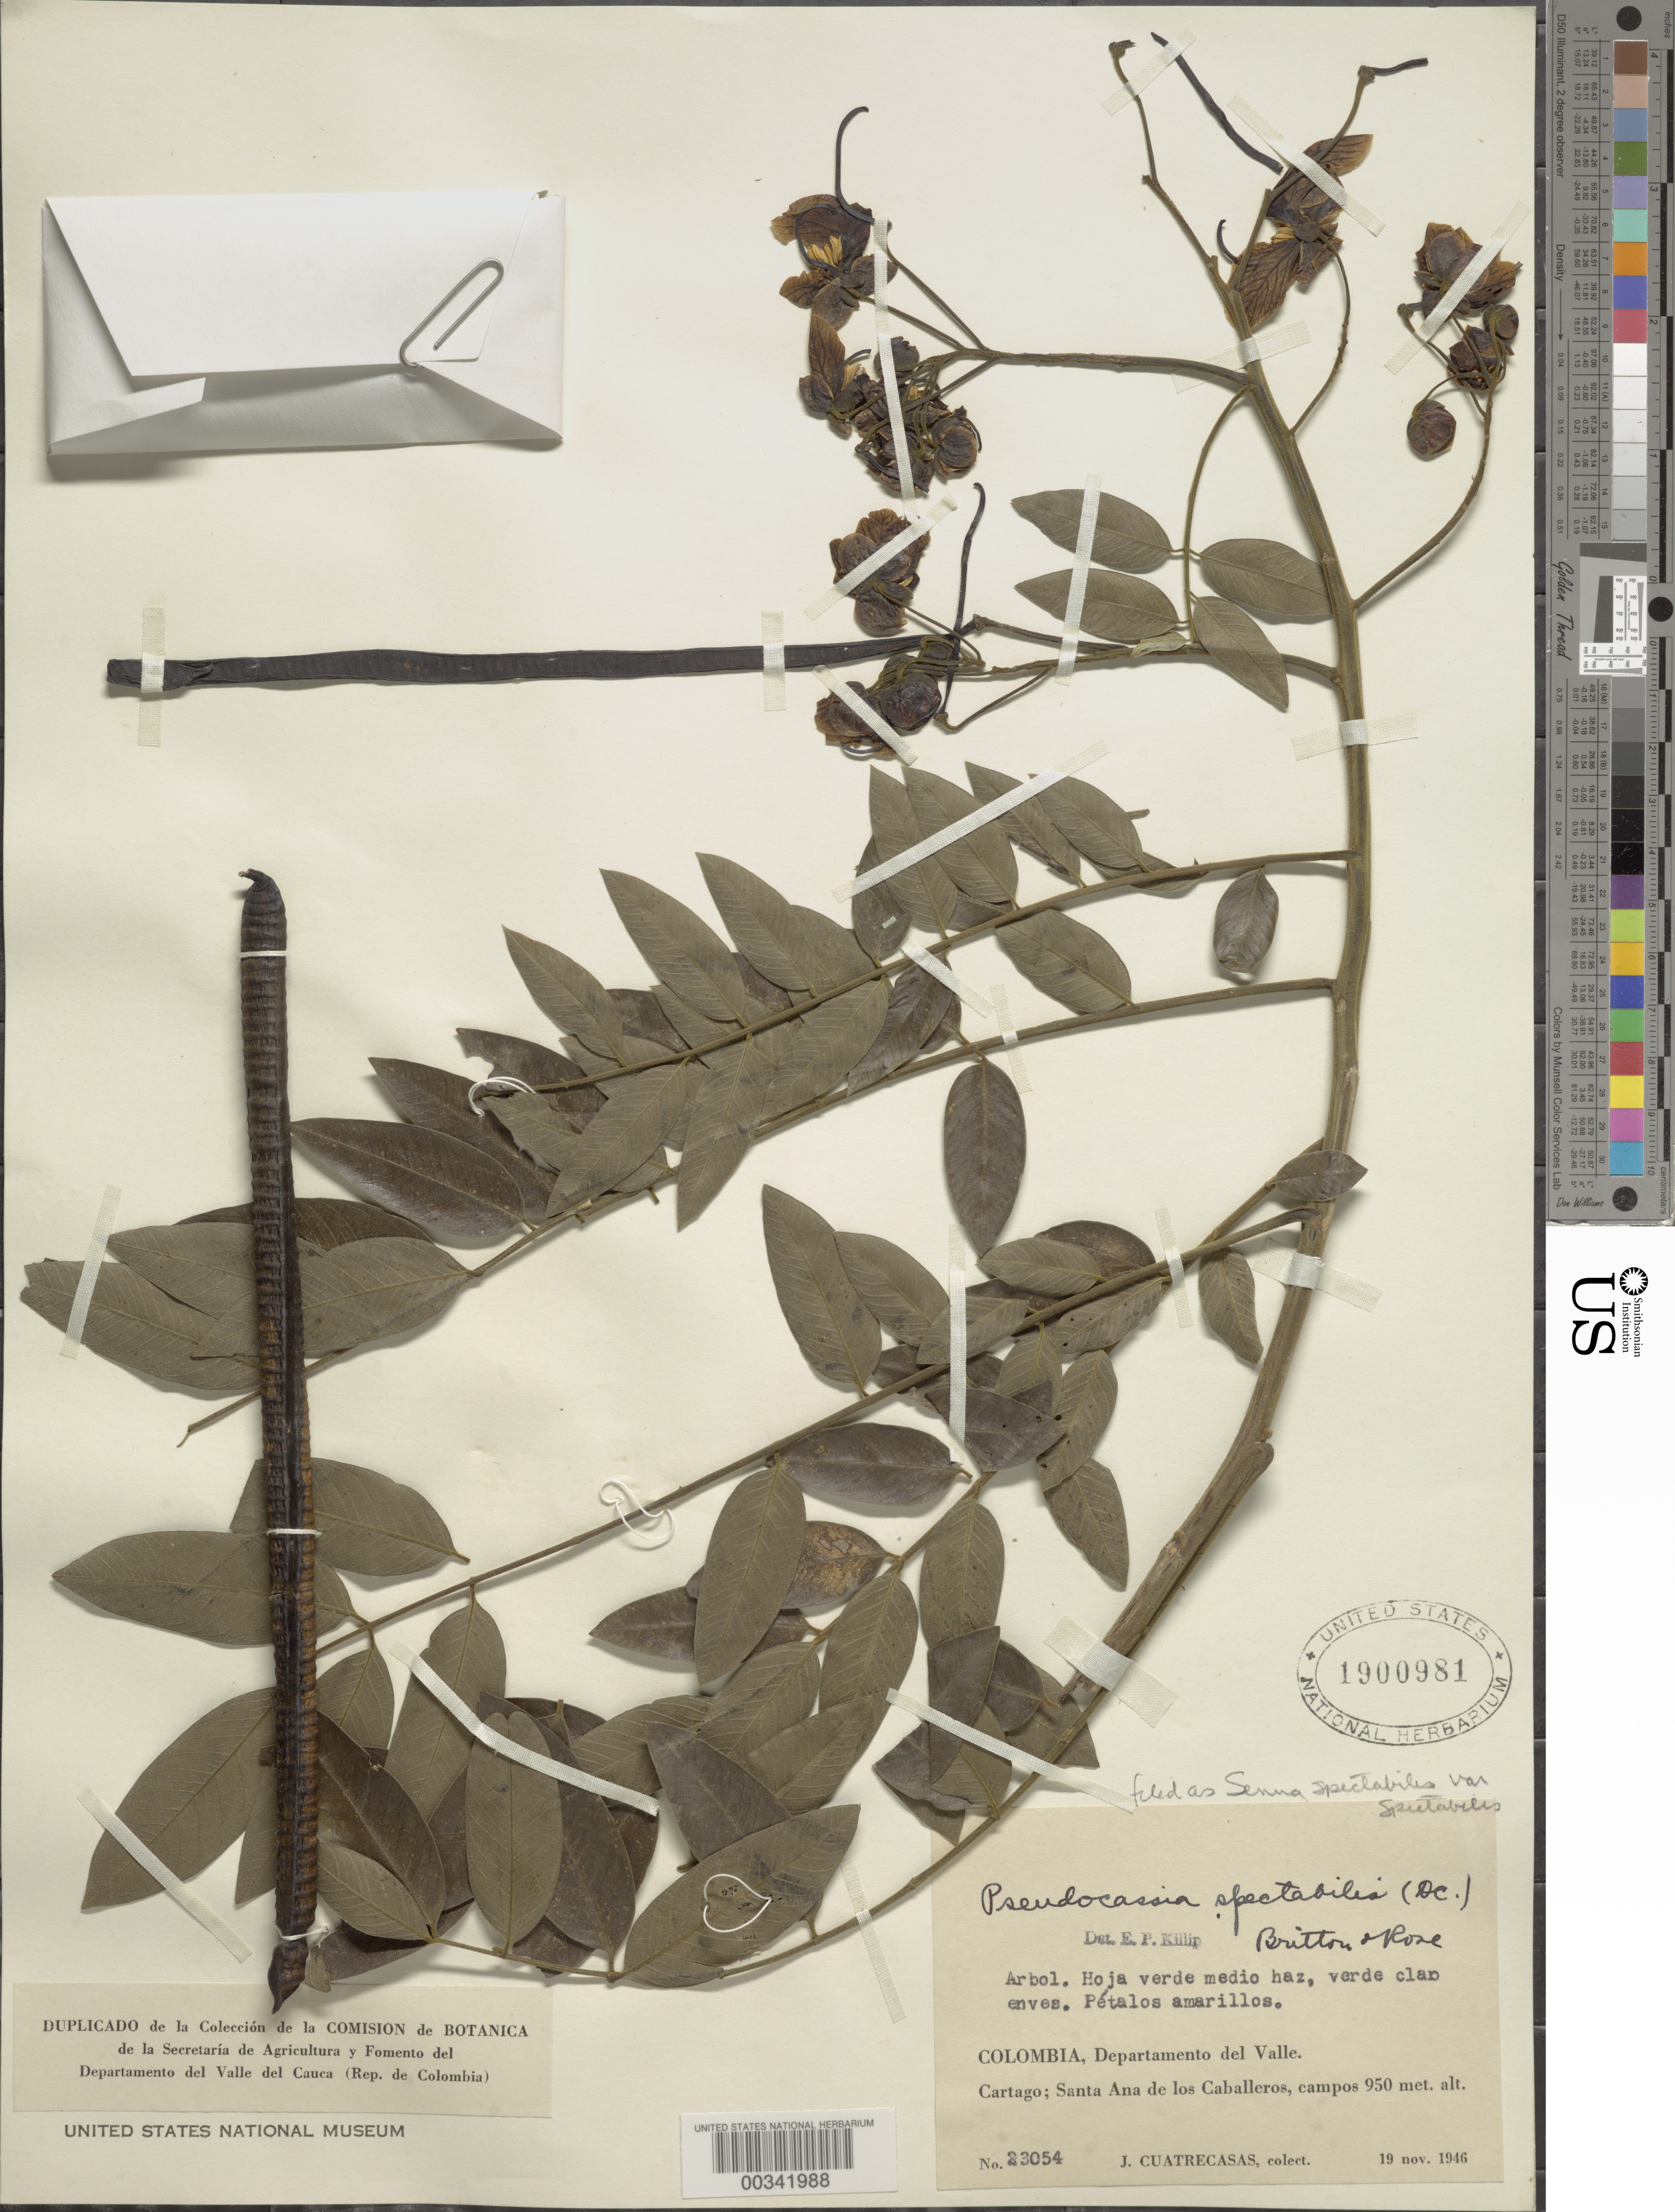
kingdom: Plantae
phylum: Tracheophyta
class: Magnoliopsida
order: Fabales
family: Fabaceae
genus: Senna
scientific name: Senna spectabilis var. spectabilis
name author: (DC.) H.S. Irwin & Barneby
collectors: J. Cuatrecasas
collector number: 23054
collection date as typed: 19 Nov 1946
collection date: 1946-11-19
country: Colombia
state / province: Valle del Cauca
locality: Cartago; Santa Ana de los caballeros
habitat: Campos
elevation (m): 950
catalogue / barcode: US 1900981